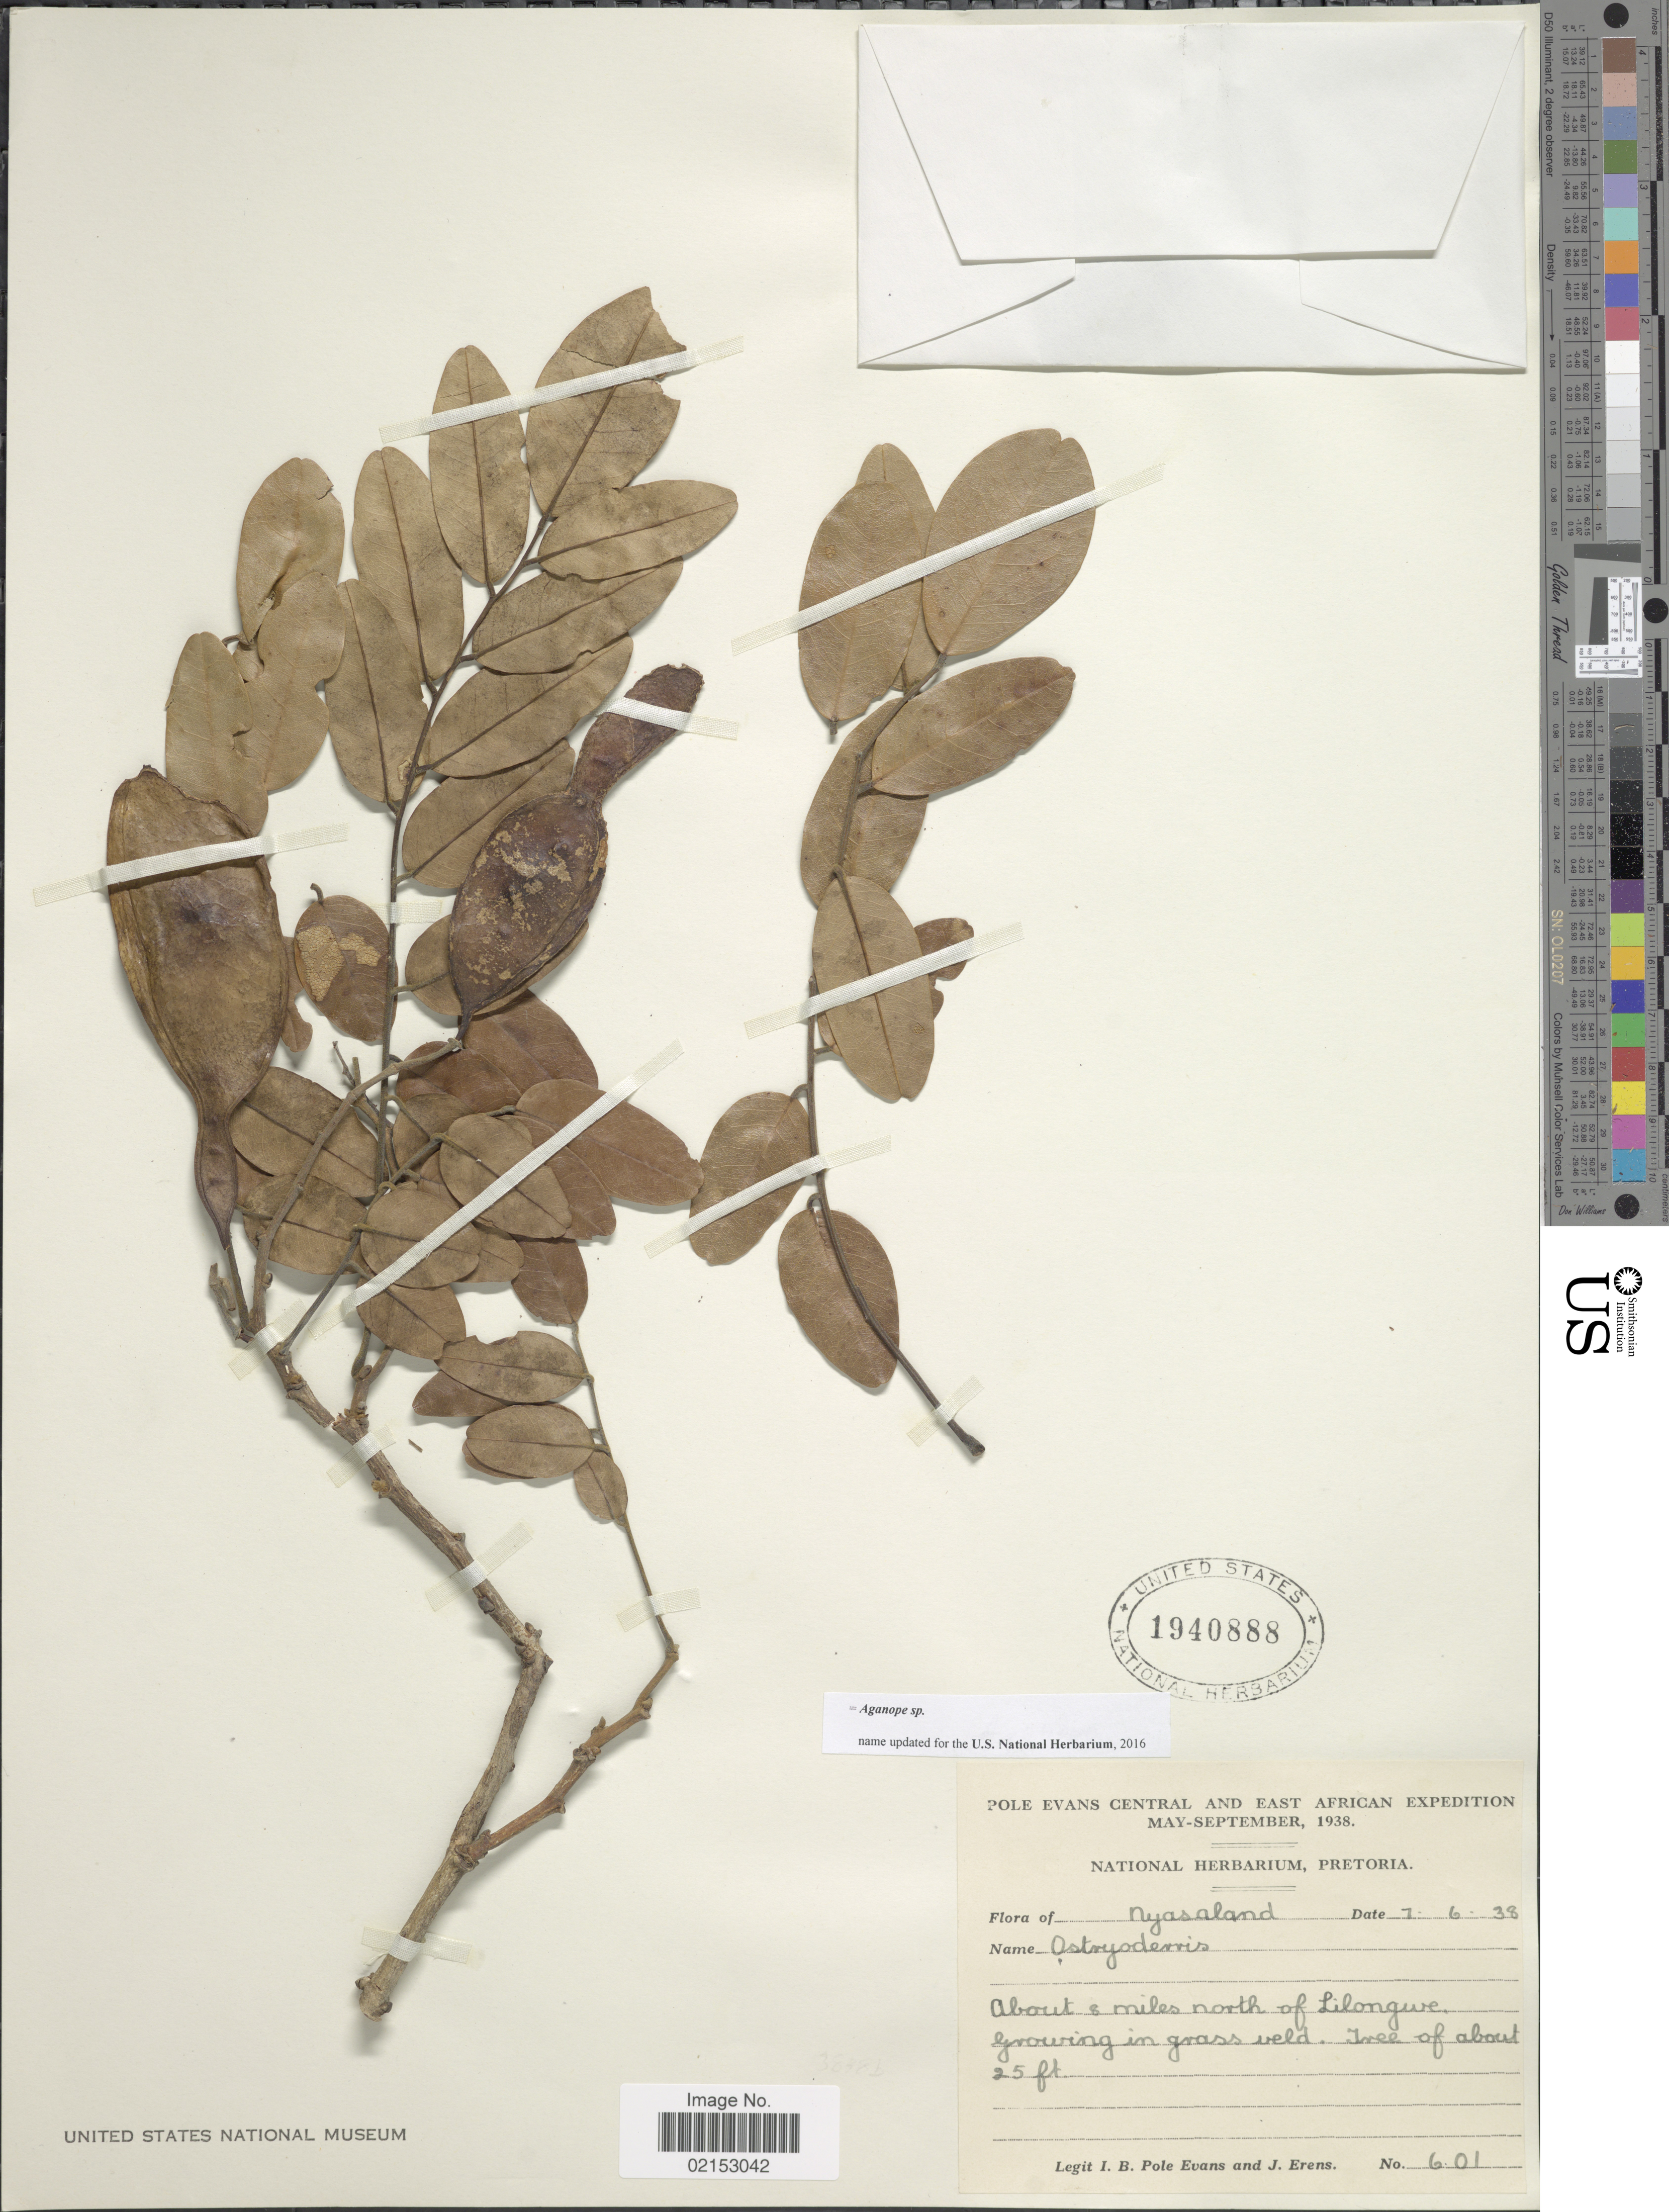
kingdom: Plantae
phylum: Tracheophyta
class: Magnoliopsida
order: Fabales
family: Fabaceae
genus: Aganope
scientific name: Aganope sp.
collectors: I. B. Pole-Evans & J. Erens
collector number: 601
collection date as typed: Transcribed d/m/y: 7/6/38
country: Malawi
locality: Central and East Africa, Nyasaland, About 8 miles north of Lilongwe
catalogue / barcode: US 1940888